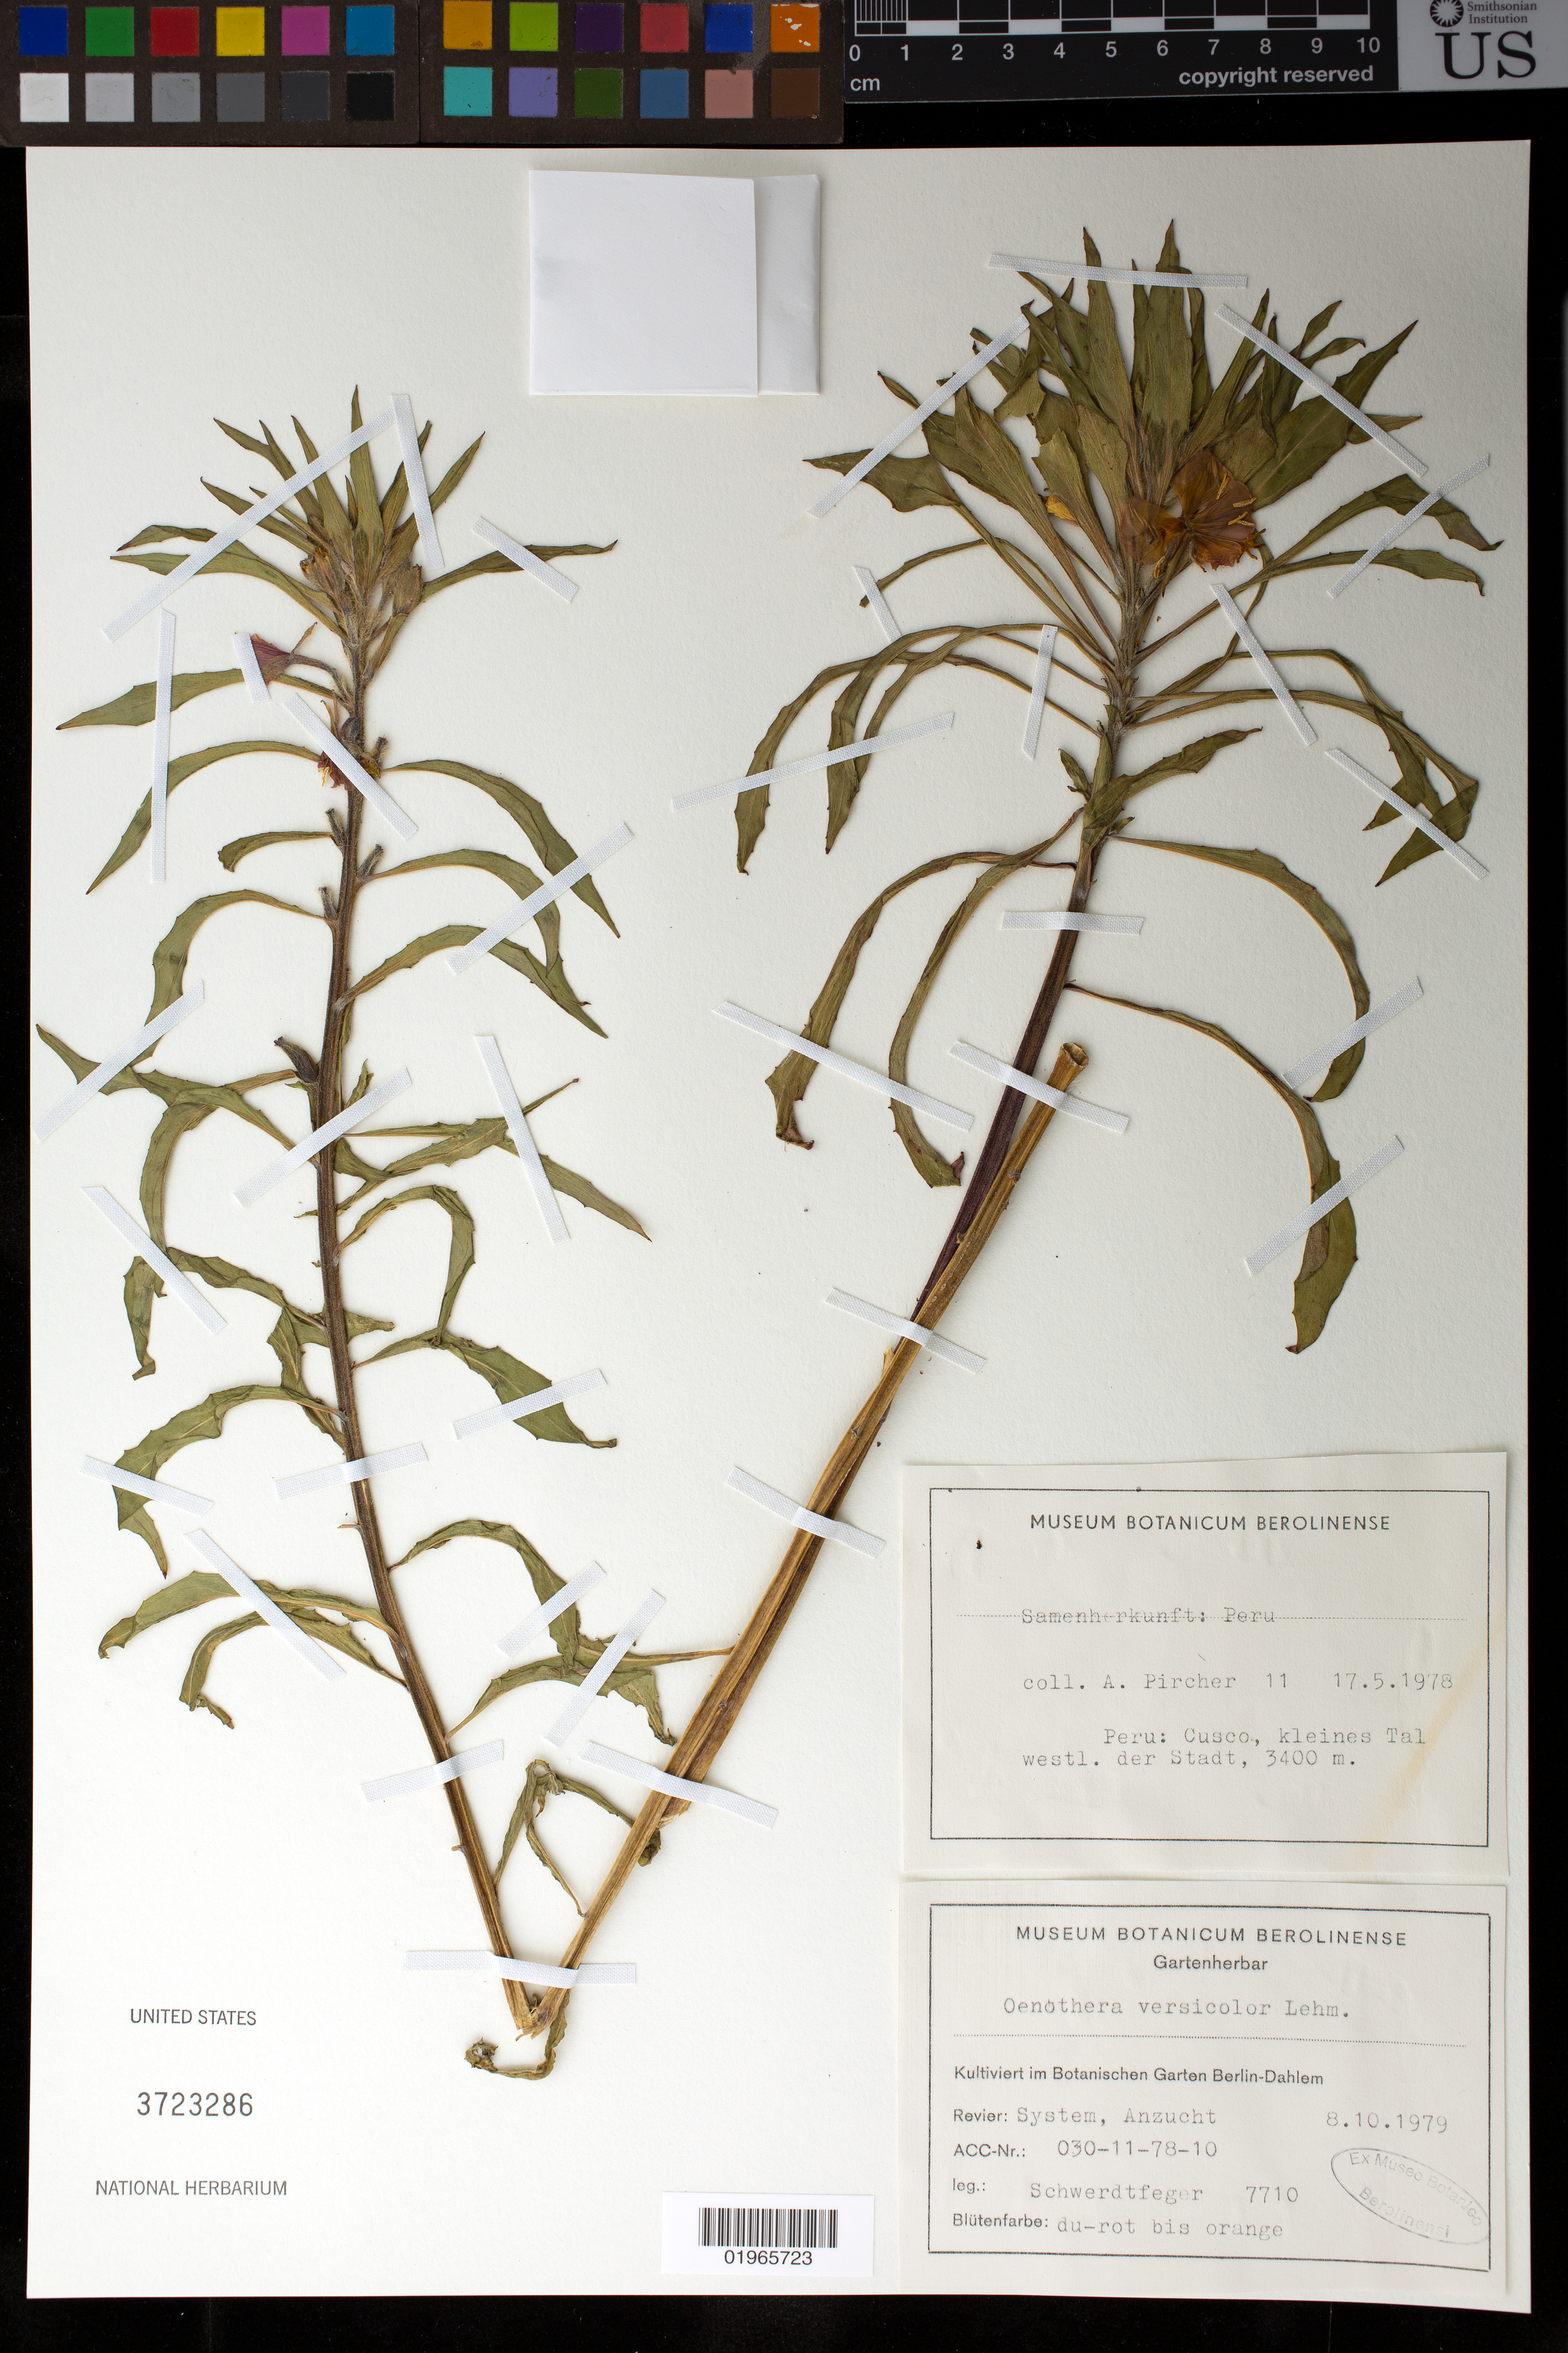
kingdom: Plantae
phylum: Tracheophyta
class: Magnoliopsida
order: Myrtales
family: Onagraceae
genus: Oenothera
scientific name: Oenothera versicolor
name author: Lehm.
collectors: Schwerdtfeger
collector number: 7710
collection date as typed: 8.10.1979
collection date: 1979-10-08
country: Germany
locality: Botanischen Garten Berlin-Dahlem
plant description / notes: Parent material collected in a small valley west of Cusco Peru at 3,400m, by A. Pircher on May 17, 1978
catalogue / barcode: US 3723286